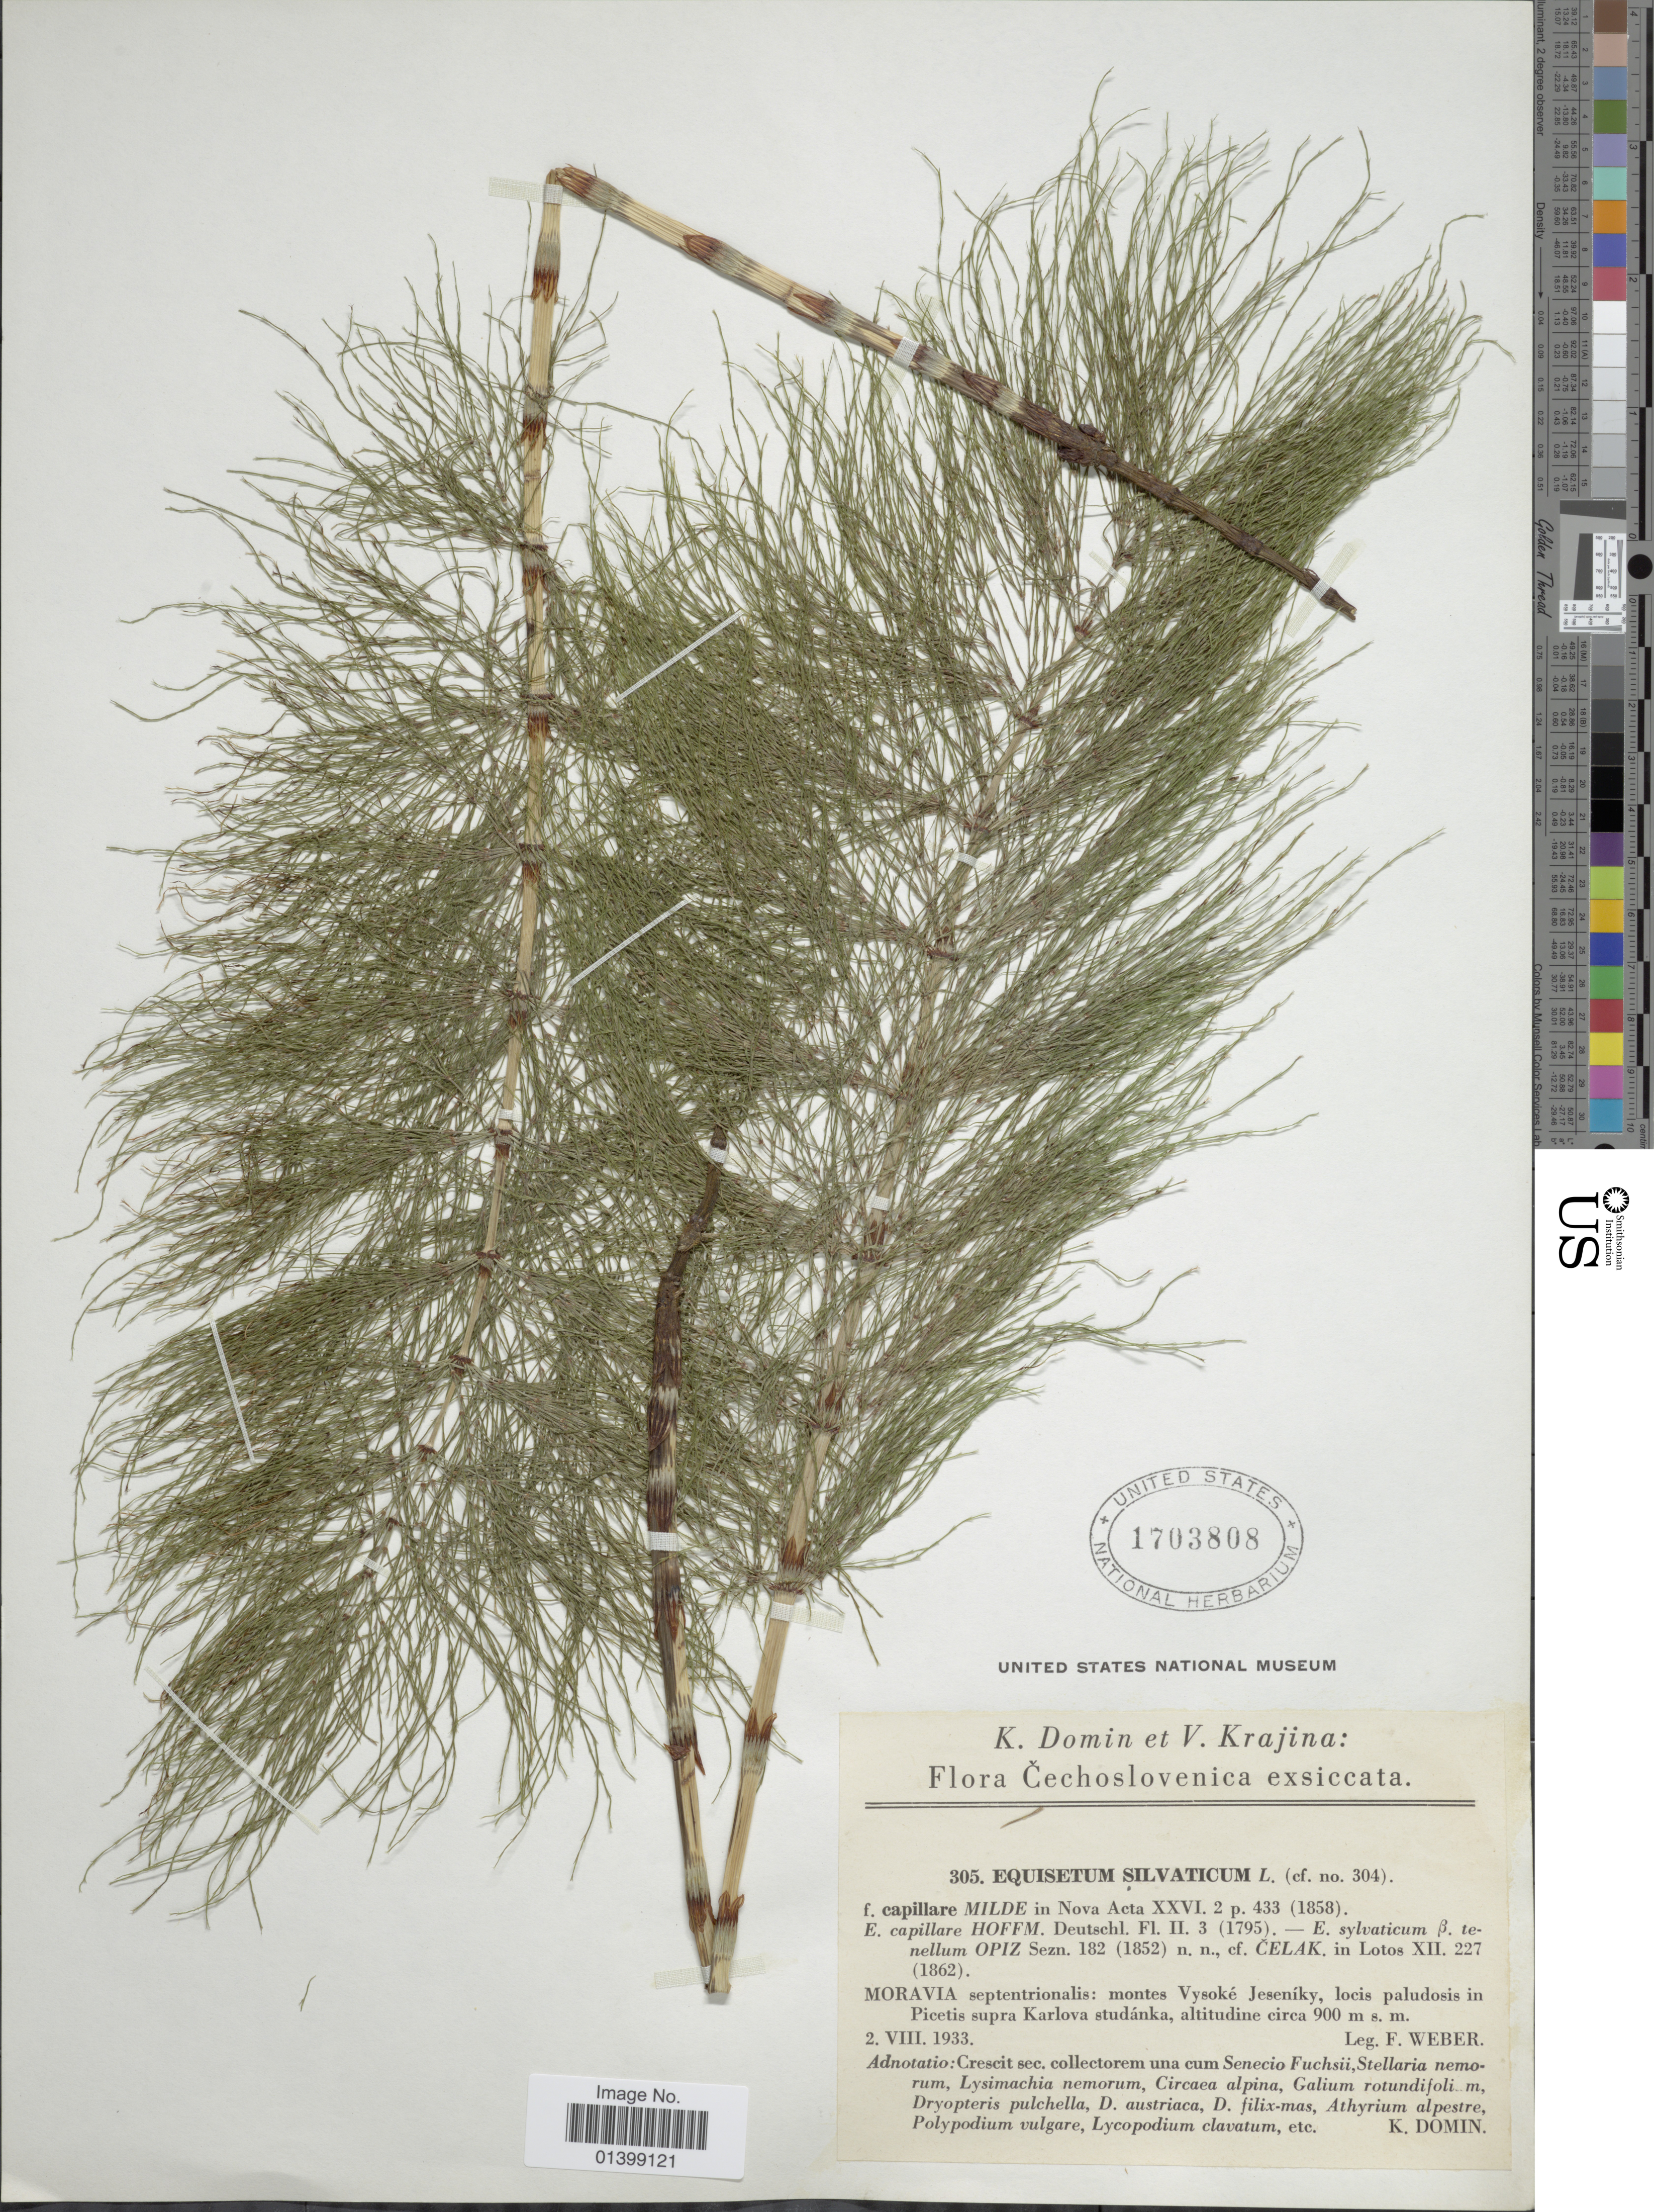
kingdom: Plantae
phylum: Tracheophyta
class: Polypodiopsida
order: Equisetales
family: Equisetaceae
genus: Equisetum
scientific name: Equisetum sylvaticum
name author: L.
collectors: F. Weber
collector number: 305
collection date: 1933-08-02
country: Czechia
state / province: Moravian-Silesian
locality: Moravia septentrionalis: montes Vysoke Jeseniky, locis paludosis in Picetis supra Karlova studanka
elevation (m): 900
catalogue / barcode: US 1703808